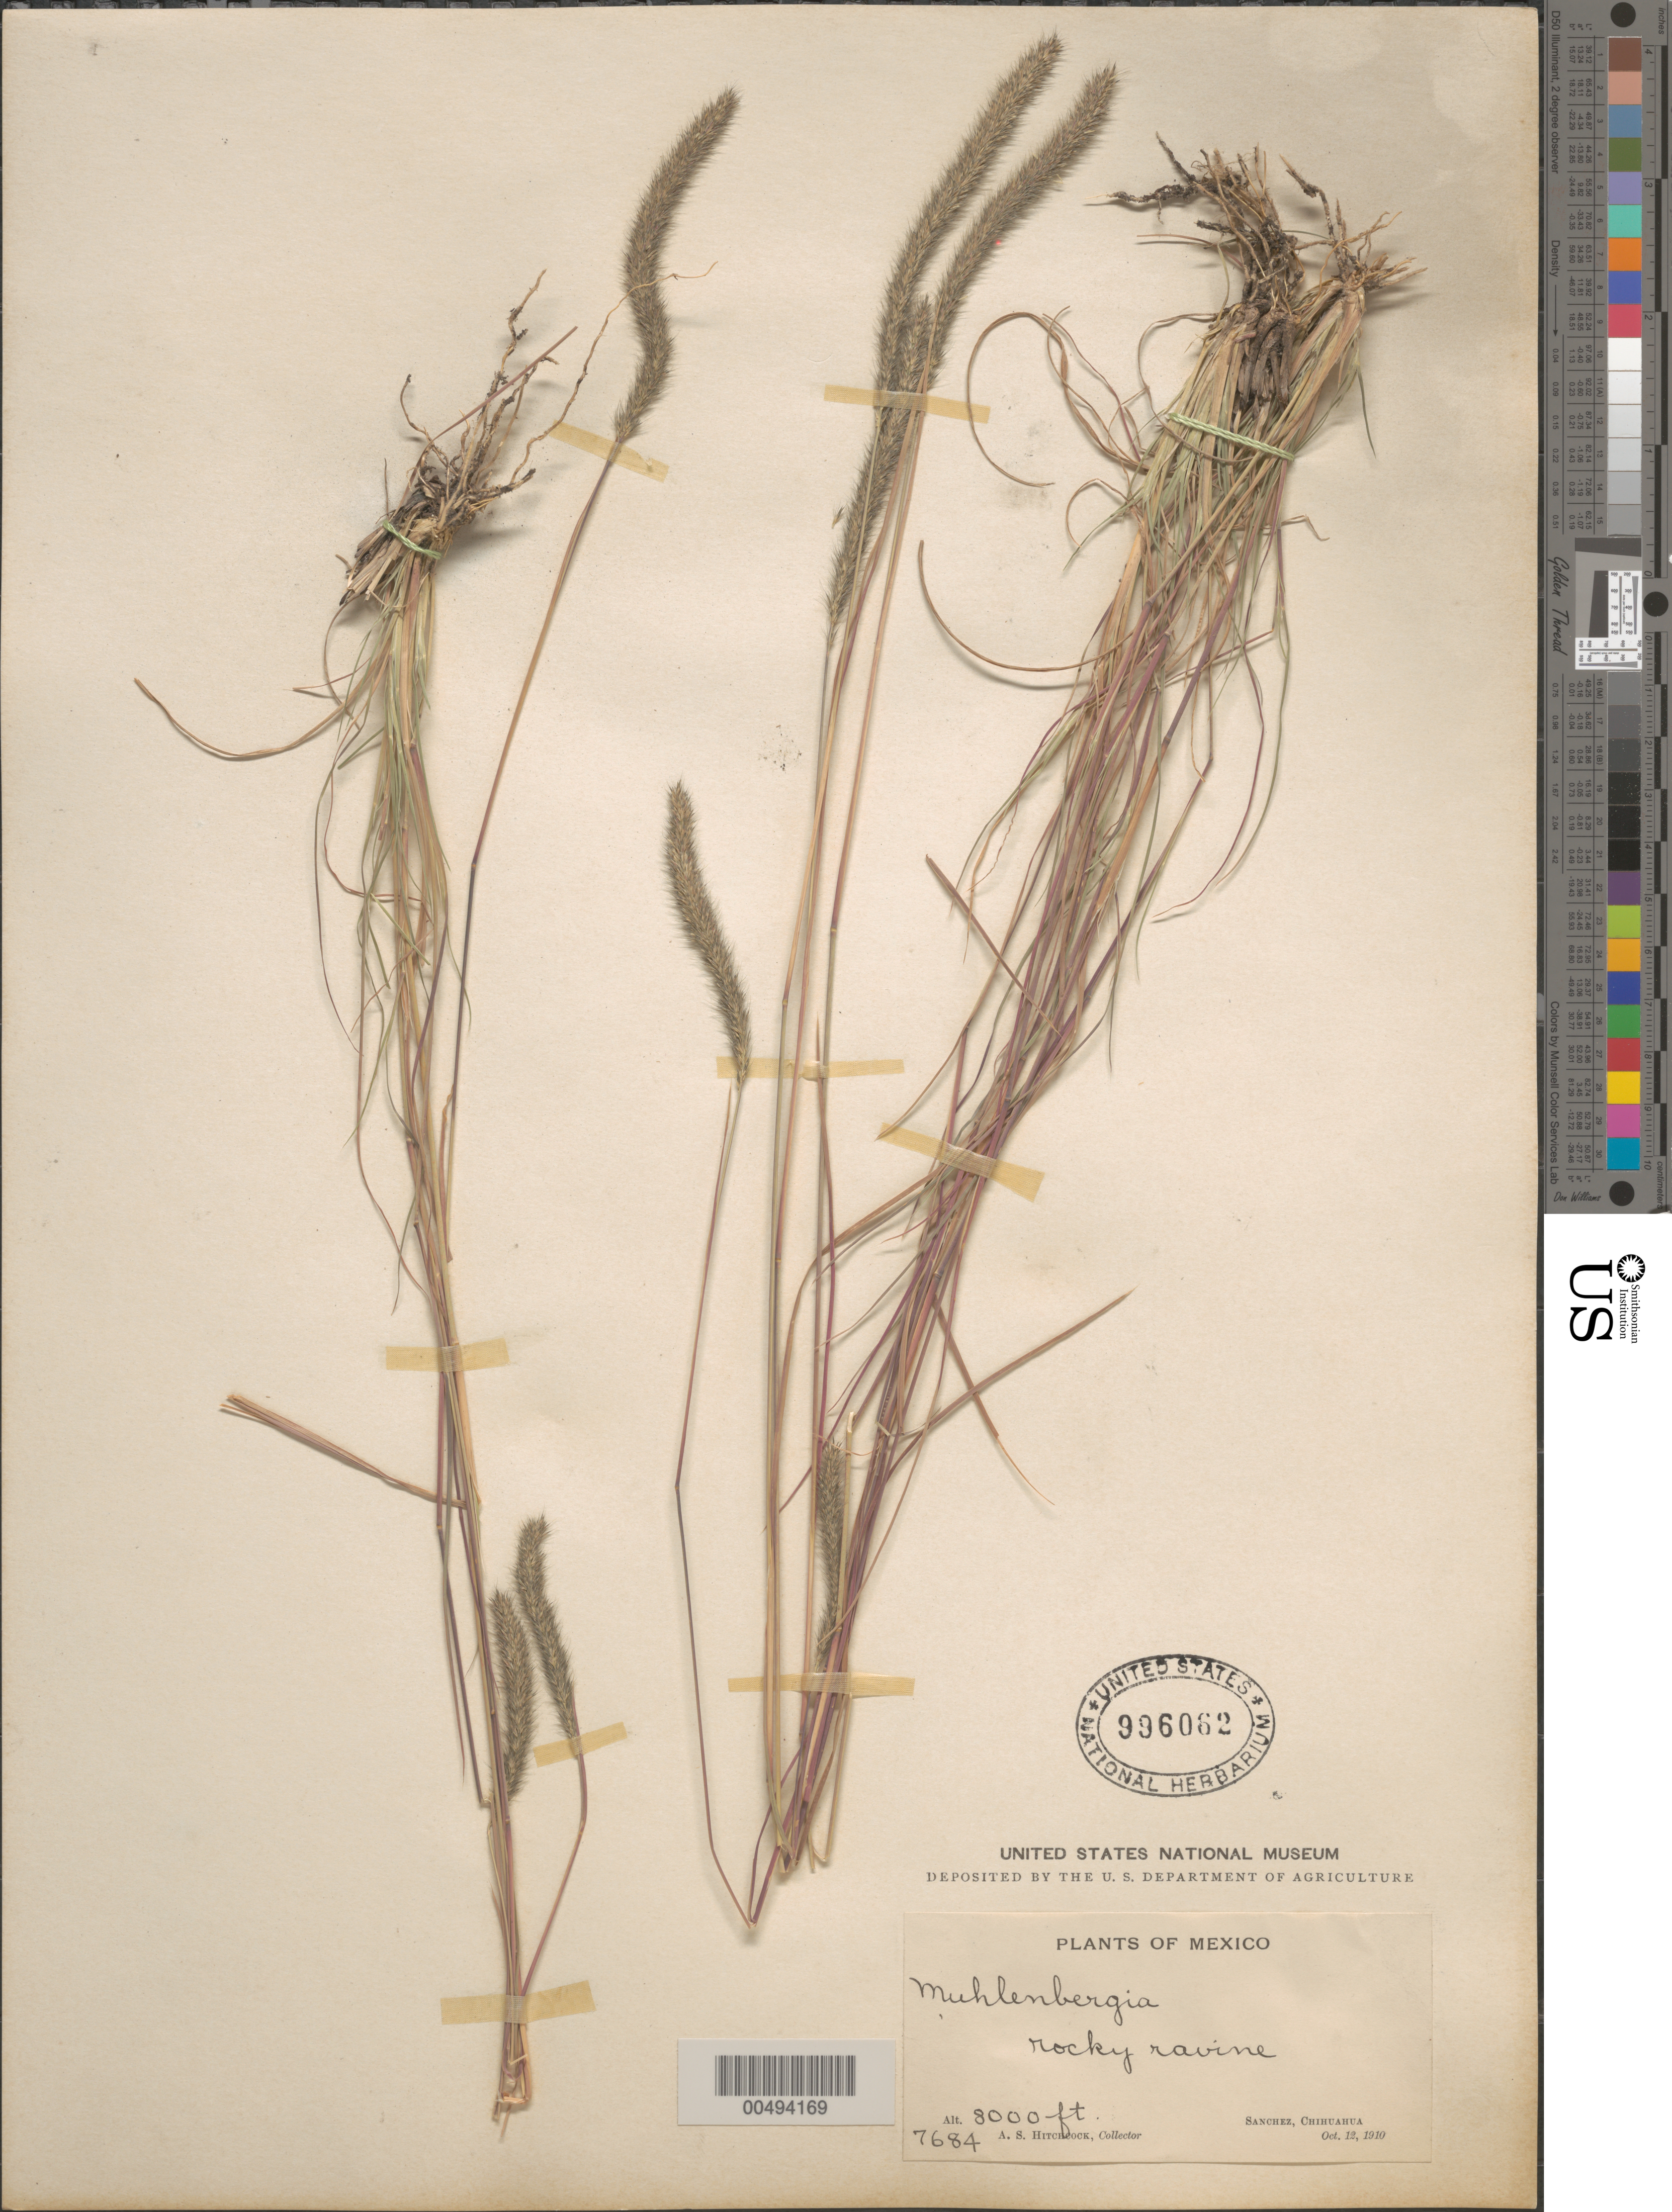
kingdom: Plantae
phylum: Tracheophyta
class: Liliopsida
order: Poales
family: Poaceae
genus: Lycurus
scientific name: Lycurus phleoides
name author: Kunth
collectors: A. S. Hitchcock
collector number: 7684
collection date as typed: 12 Oct 1910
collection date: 1910-10-12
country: Mexico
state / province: Chihuahua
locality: Sanchez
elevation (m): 2438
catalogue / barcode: US 996062